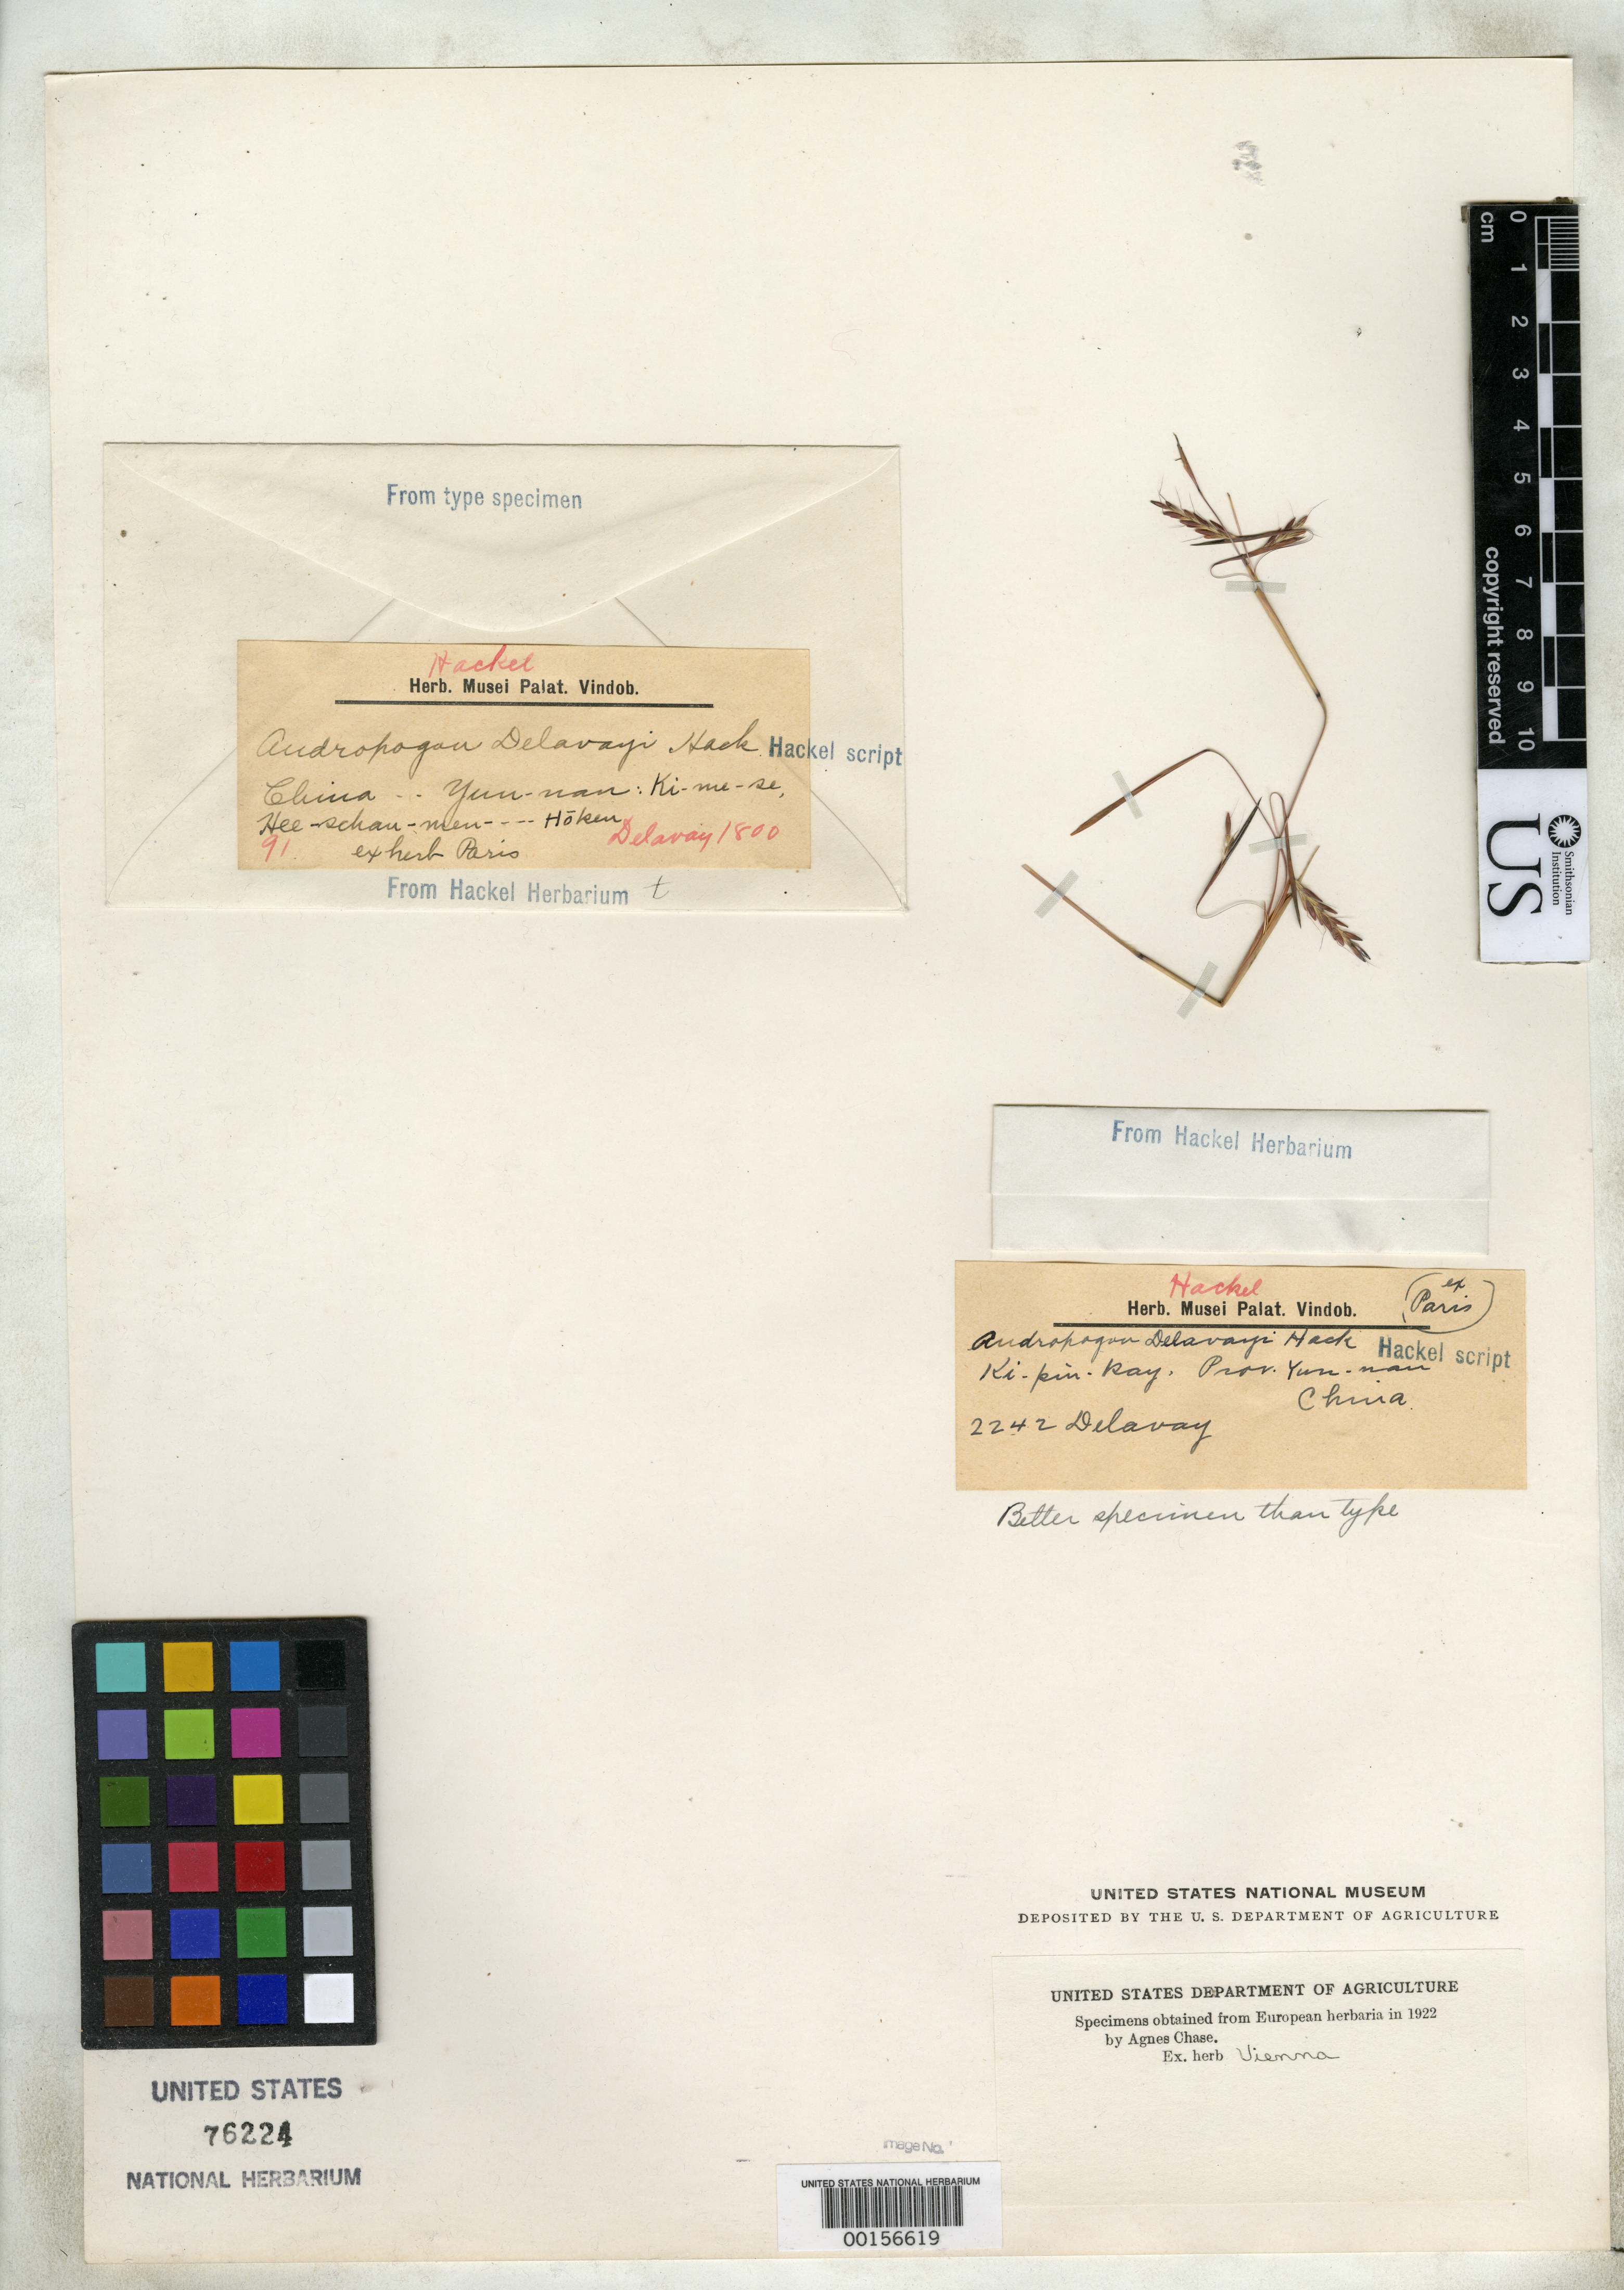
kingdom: Plantae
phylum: Tracheophyta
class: Liliopsida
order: Poales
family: Poaceae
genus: Andropogon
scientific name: Andropogon delavayi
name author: Hack. in A. DC.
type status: Type Fragment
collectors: P. Delavay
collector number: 1800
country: China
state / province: Yunnan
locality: Kimi-se, ad pedes Hee-schan-men prope Koken.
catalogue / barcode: US 76224